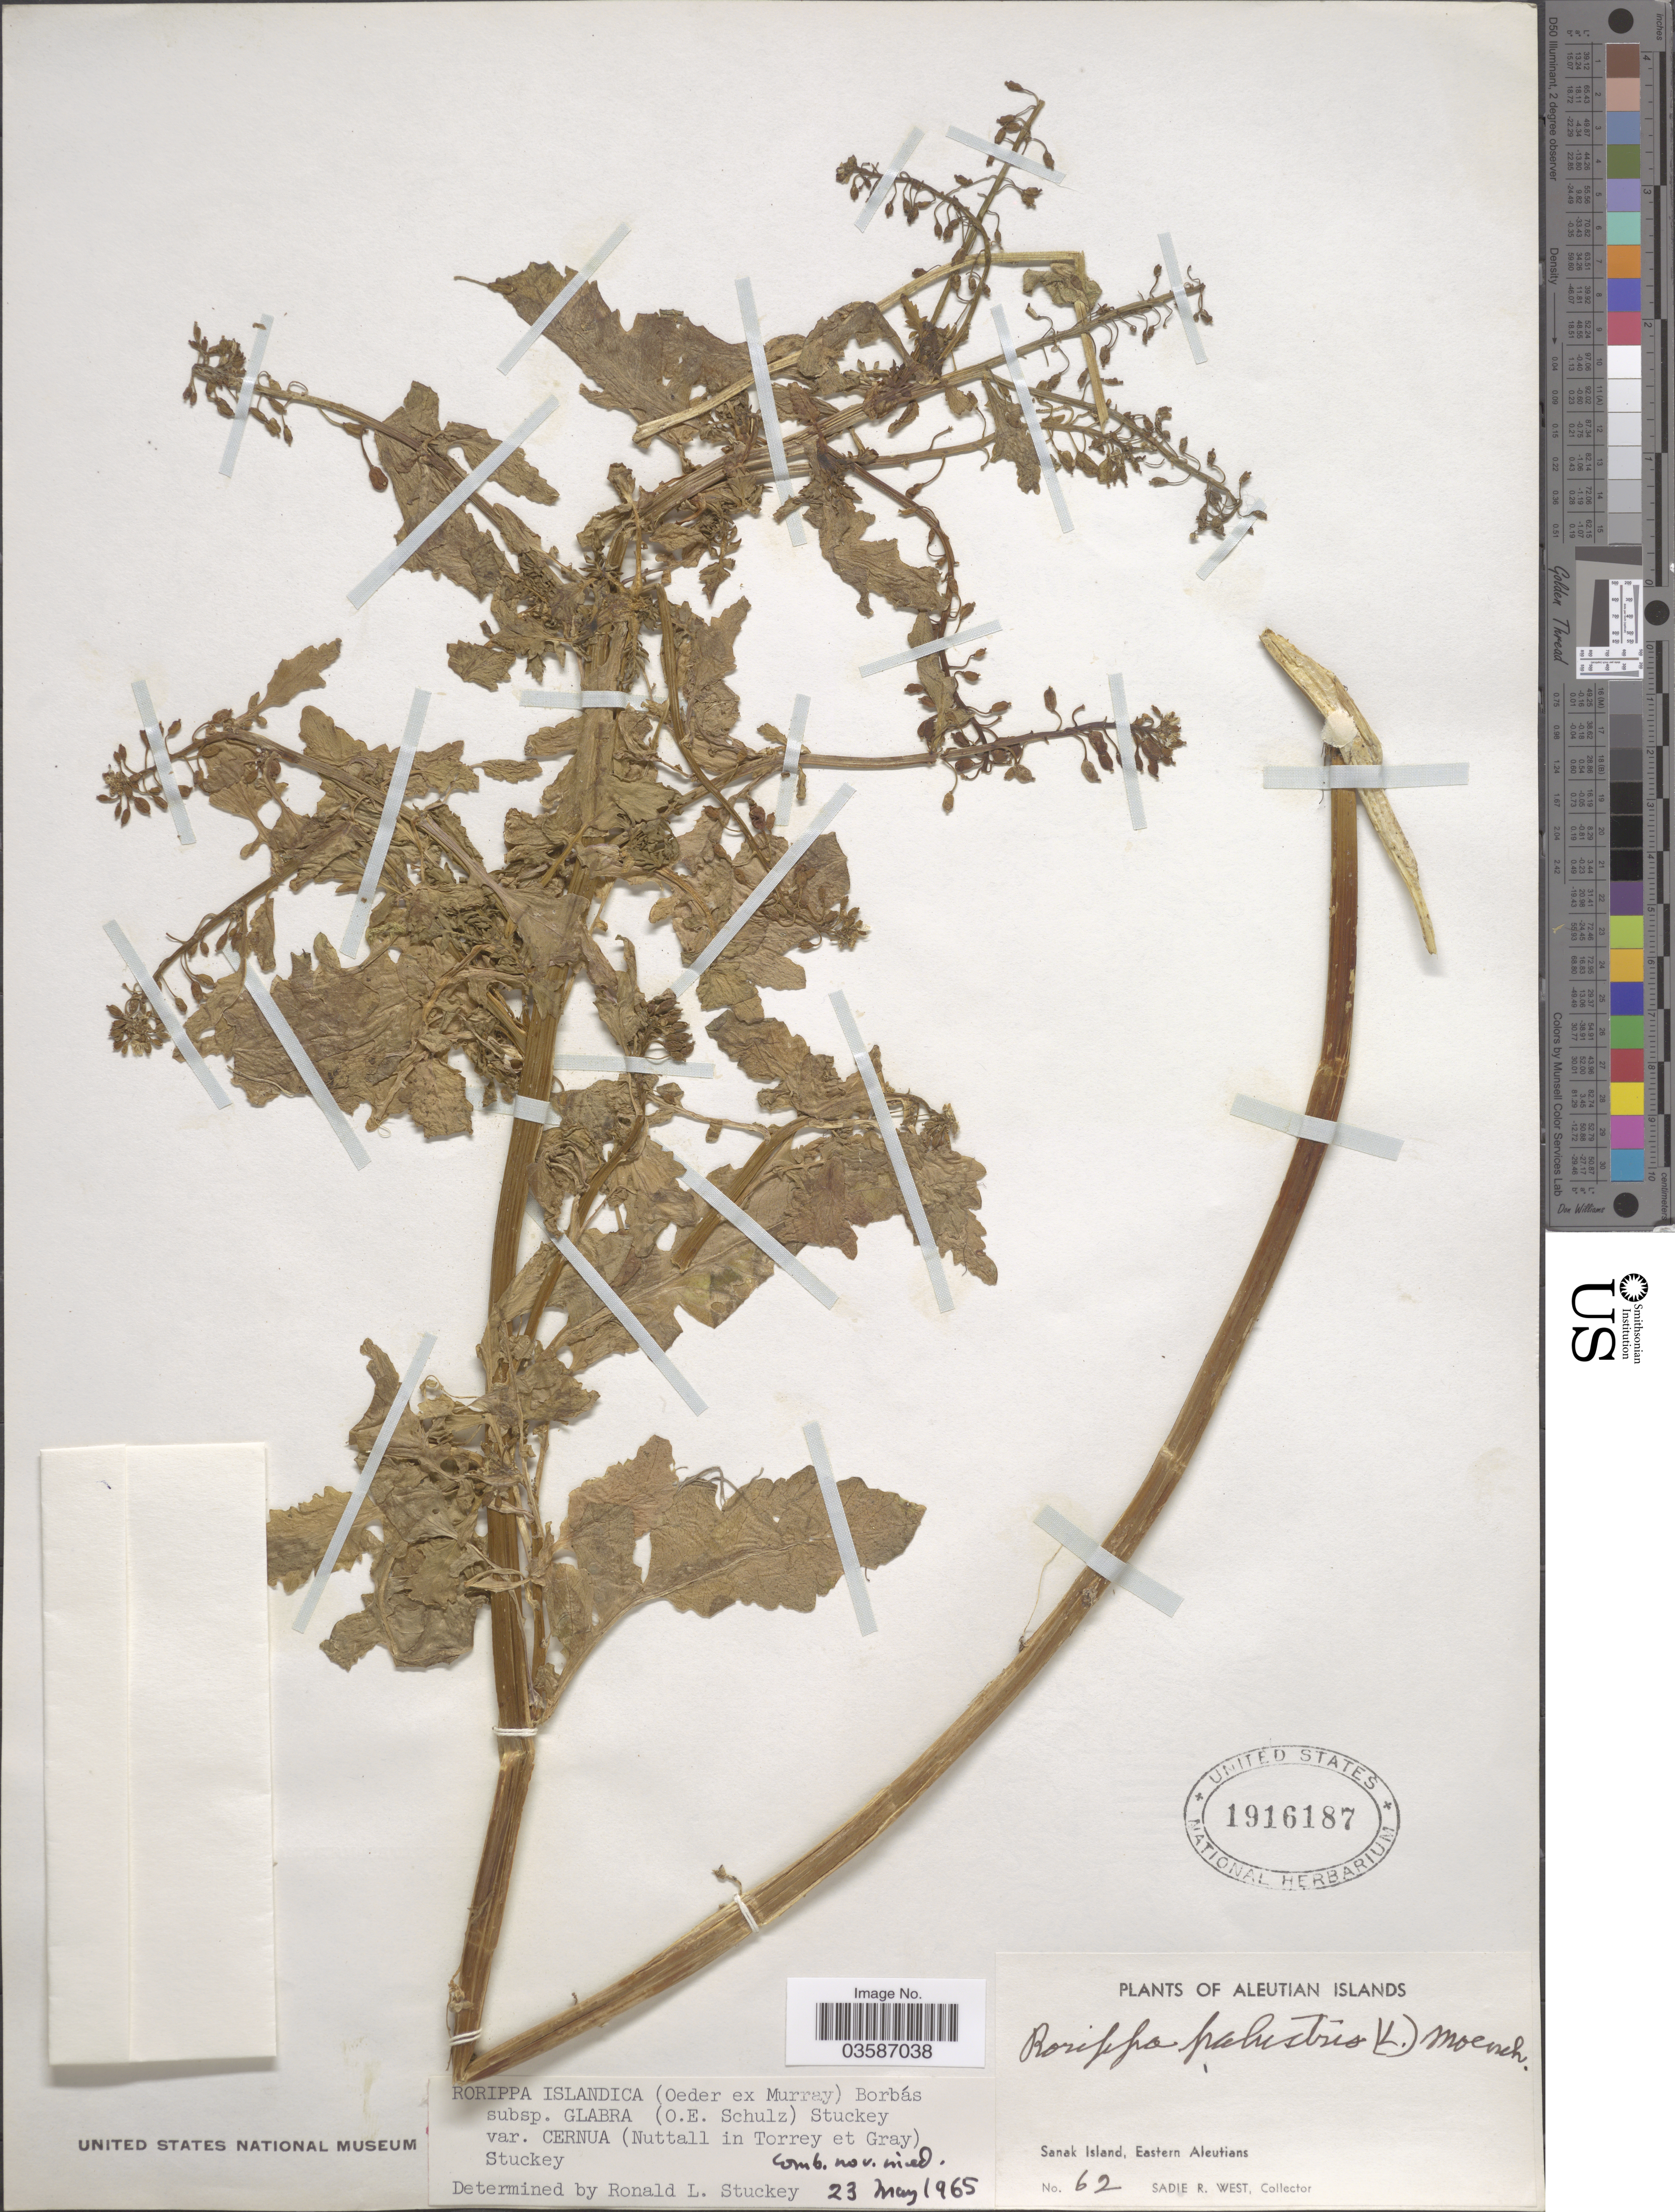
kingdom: Plantae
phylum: Tracheophyta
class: Magnoliopsida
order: Brassicales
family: Brassicaceae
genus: Rorippa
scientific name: Rorippa islandica var. cernua (Nutt.) Stuckey comb. nov. ined.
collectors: S. R. West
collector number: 62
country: United States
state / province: Alaska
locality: Aleutian Islands. Sanak Island, Eastern Aleutians.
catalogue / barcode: US 1916187